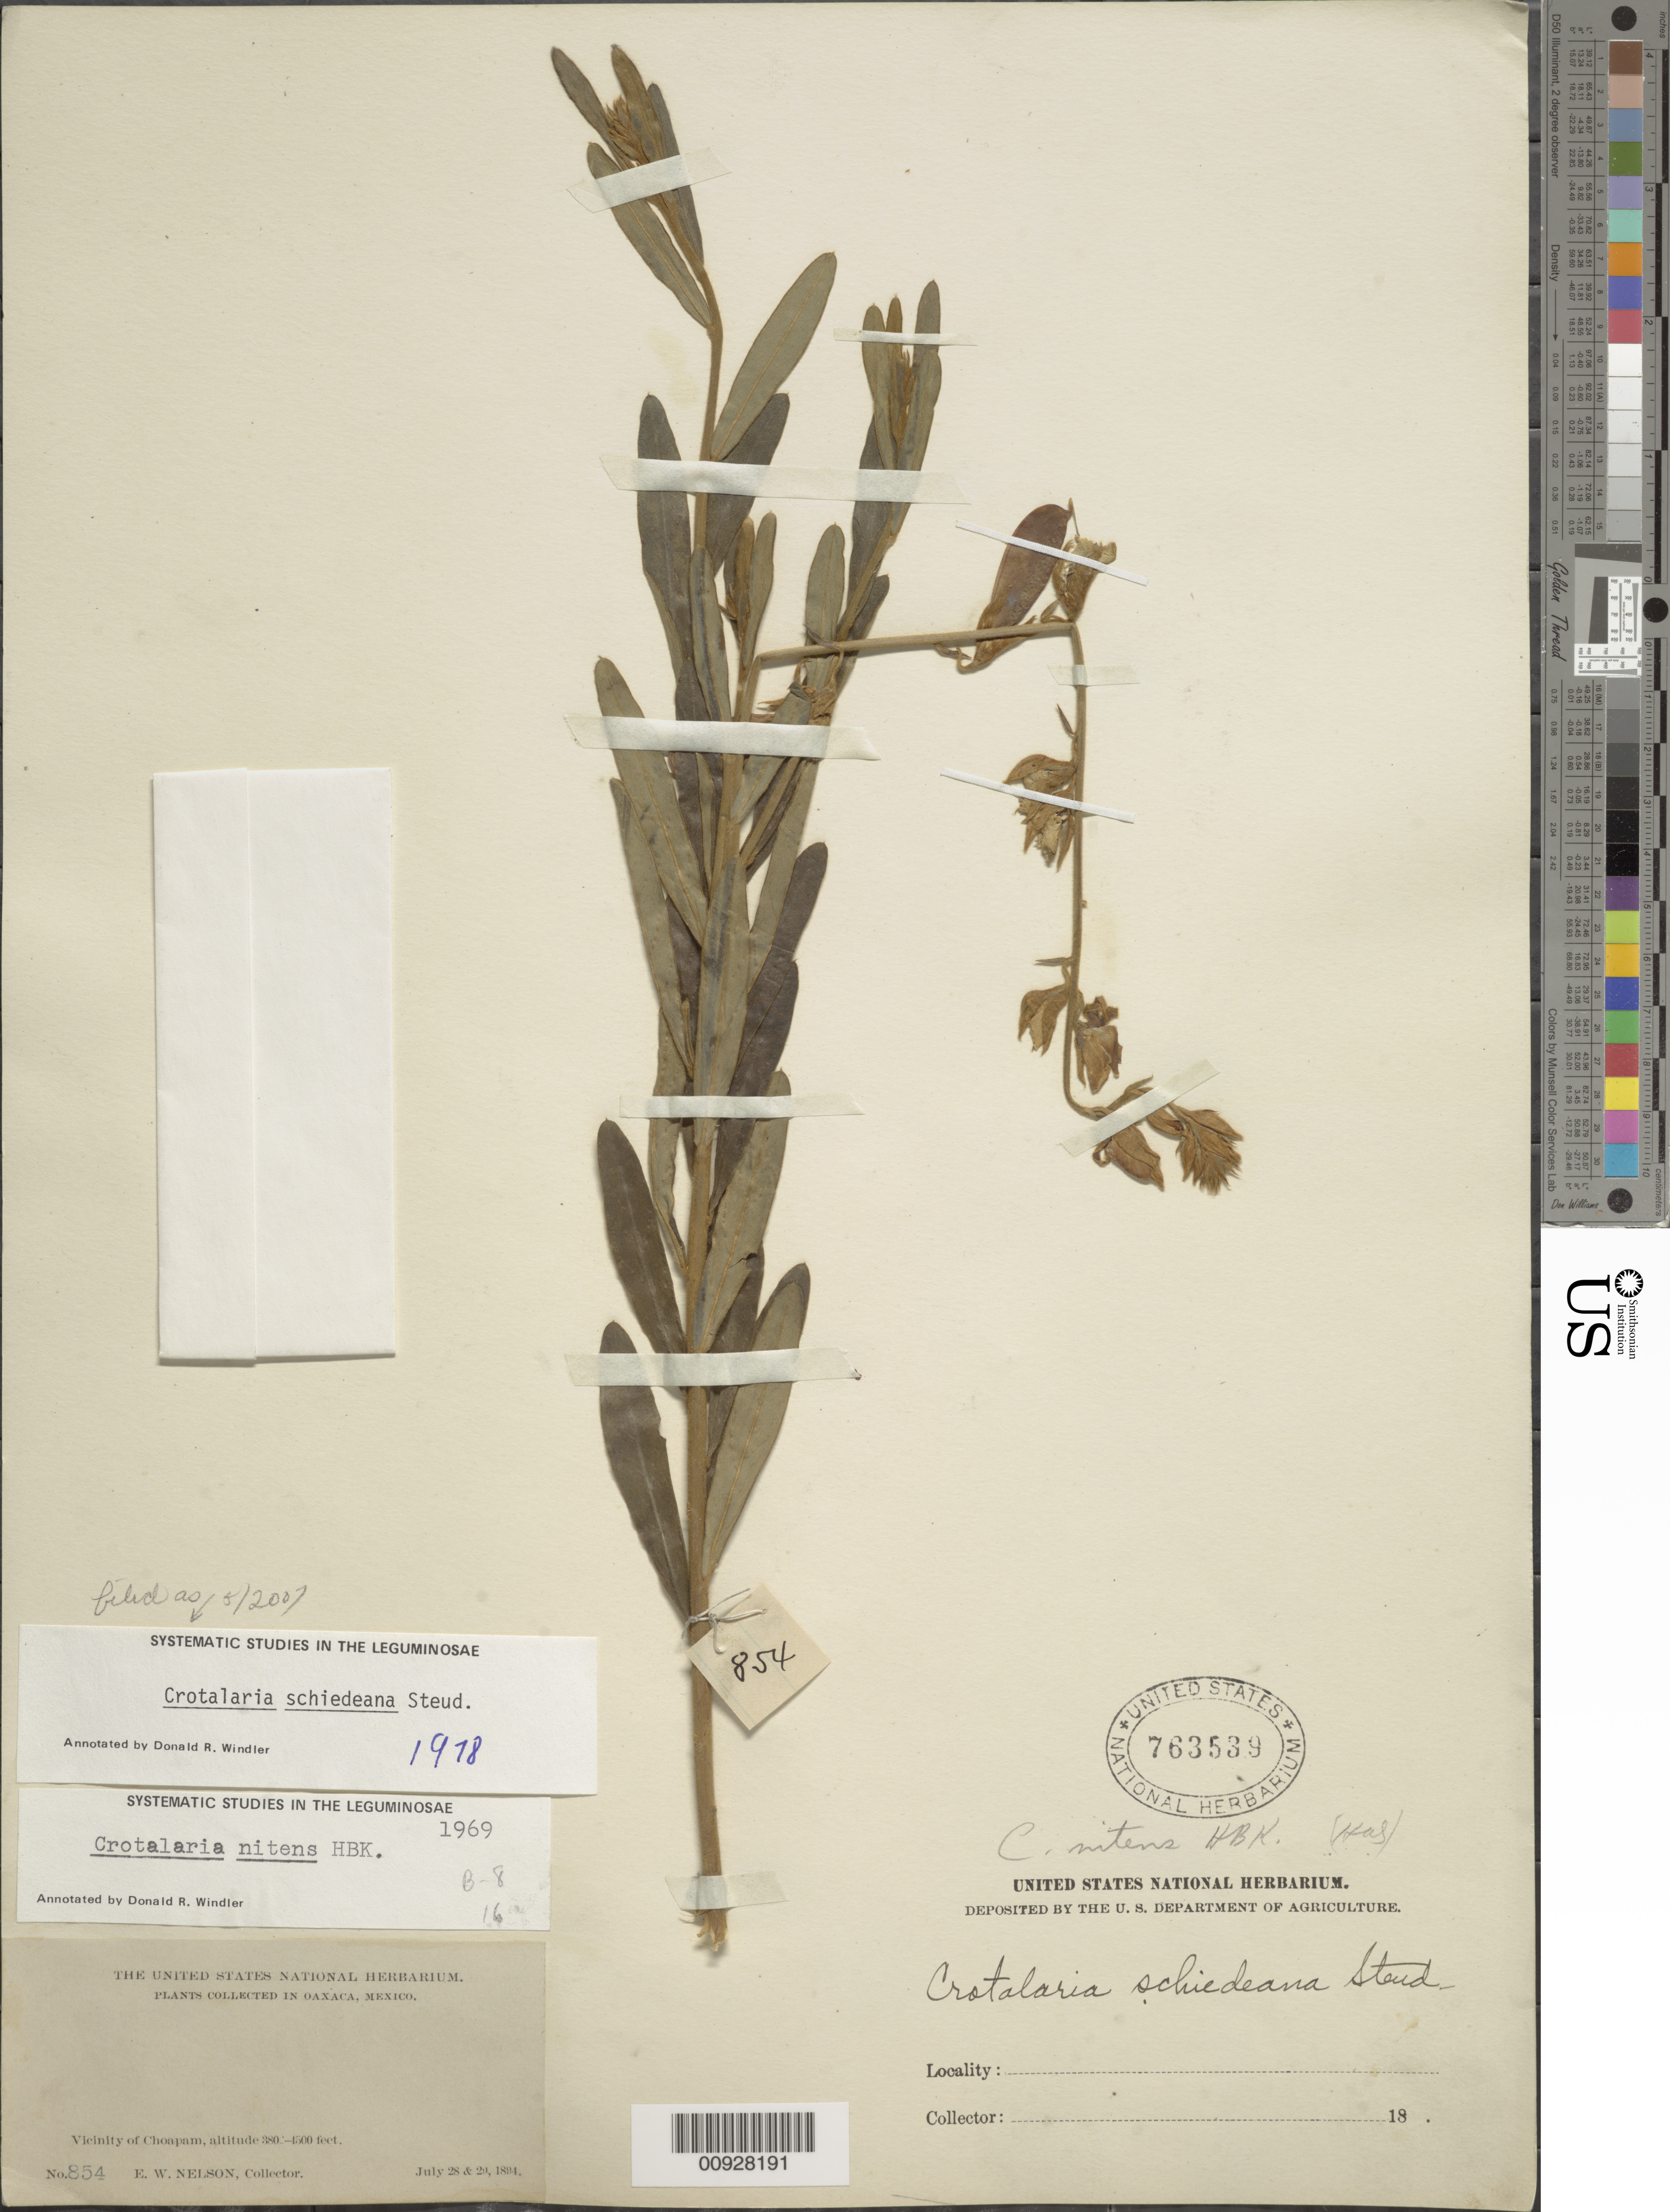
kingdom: Plantae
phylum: Tracheophyta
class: Magnoliopsida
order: Fabales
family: Fabaceae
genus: Crotalaria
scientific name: Crotalaria schiedeana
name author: Steud.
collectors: E. W. Nelson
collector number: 854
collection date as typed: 28 Jul 1894 to 29 Jul 1894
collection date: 1894-07-28/1894-07-29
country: Mexico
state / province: Oaxaca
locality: Vicinity of Choapam.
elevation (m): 1158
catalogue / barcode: US 763539